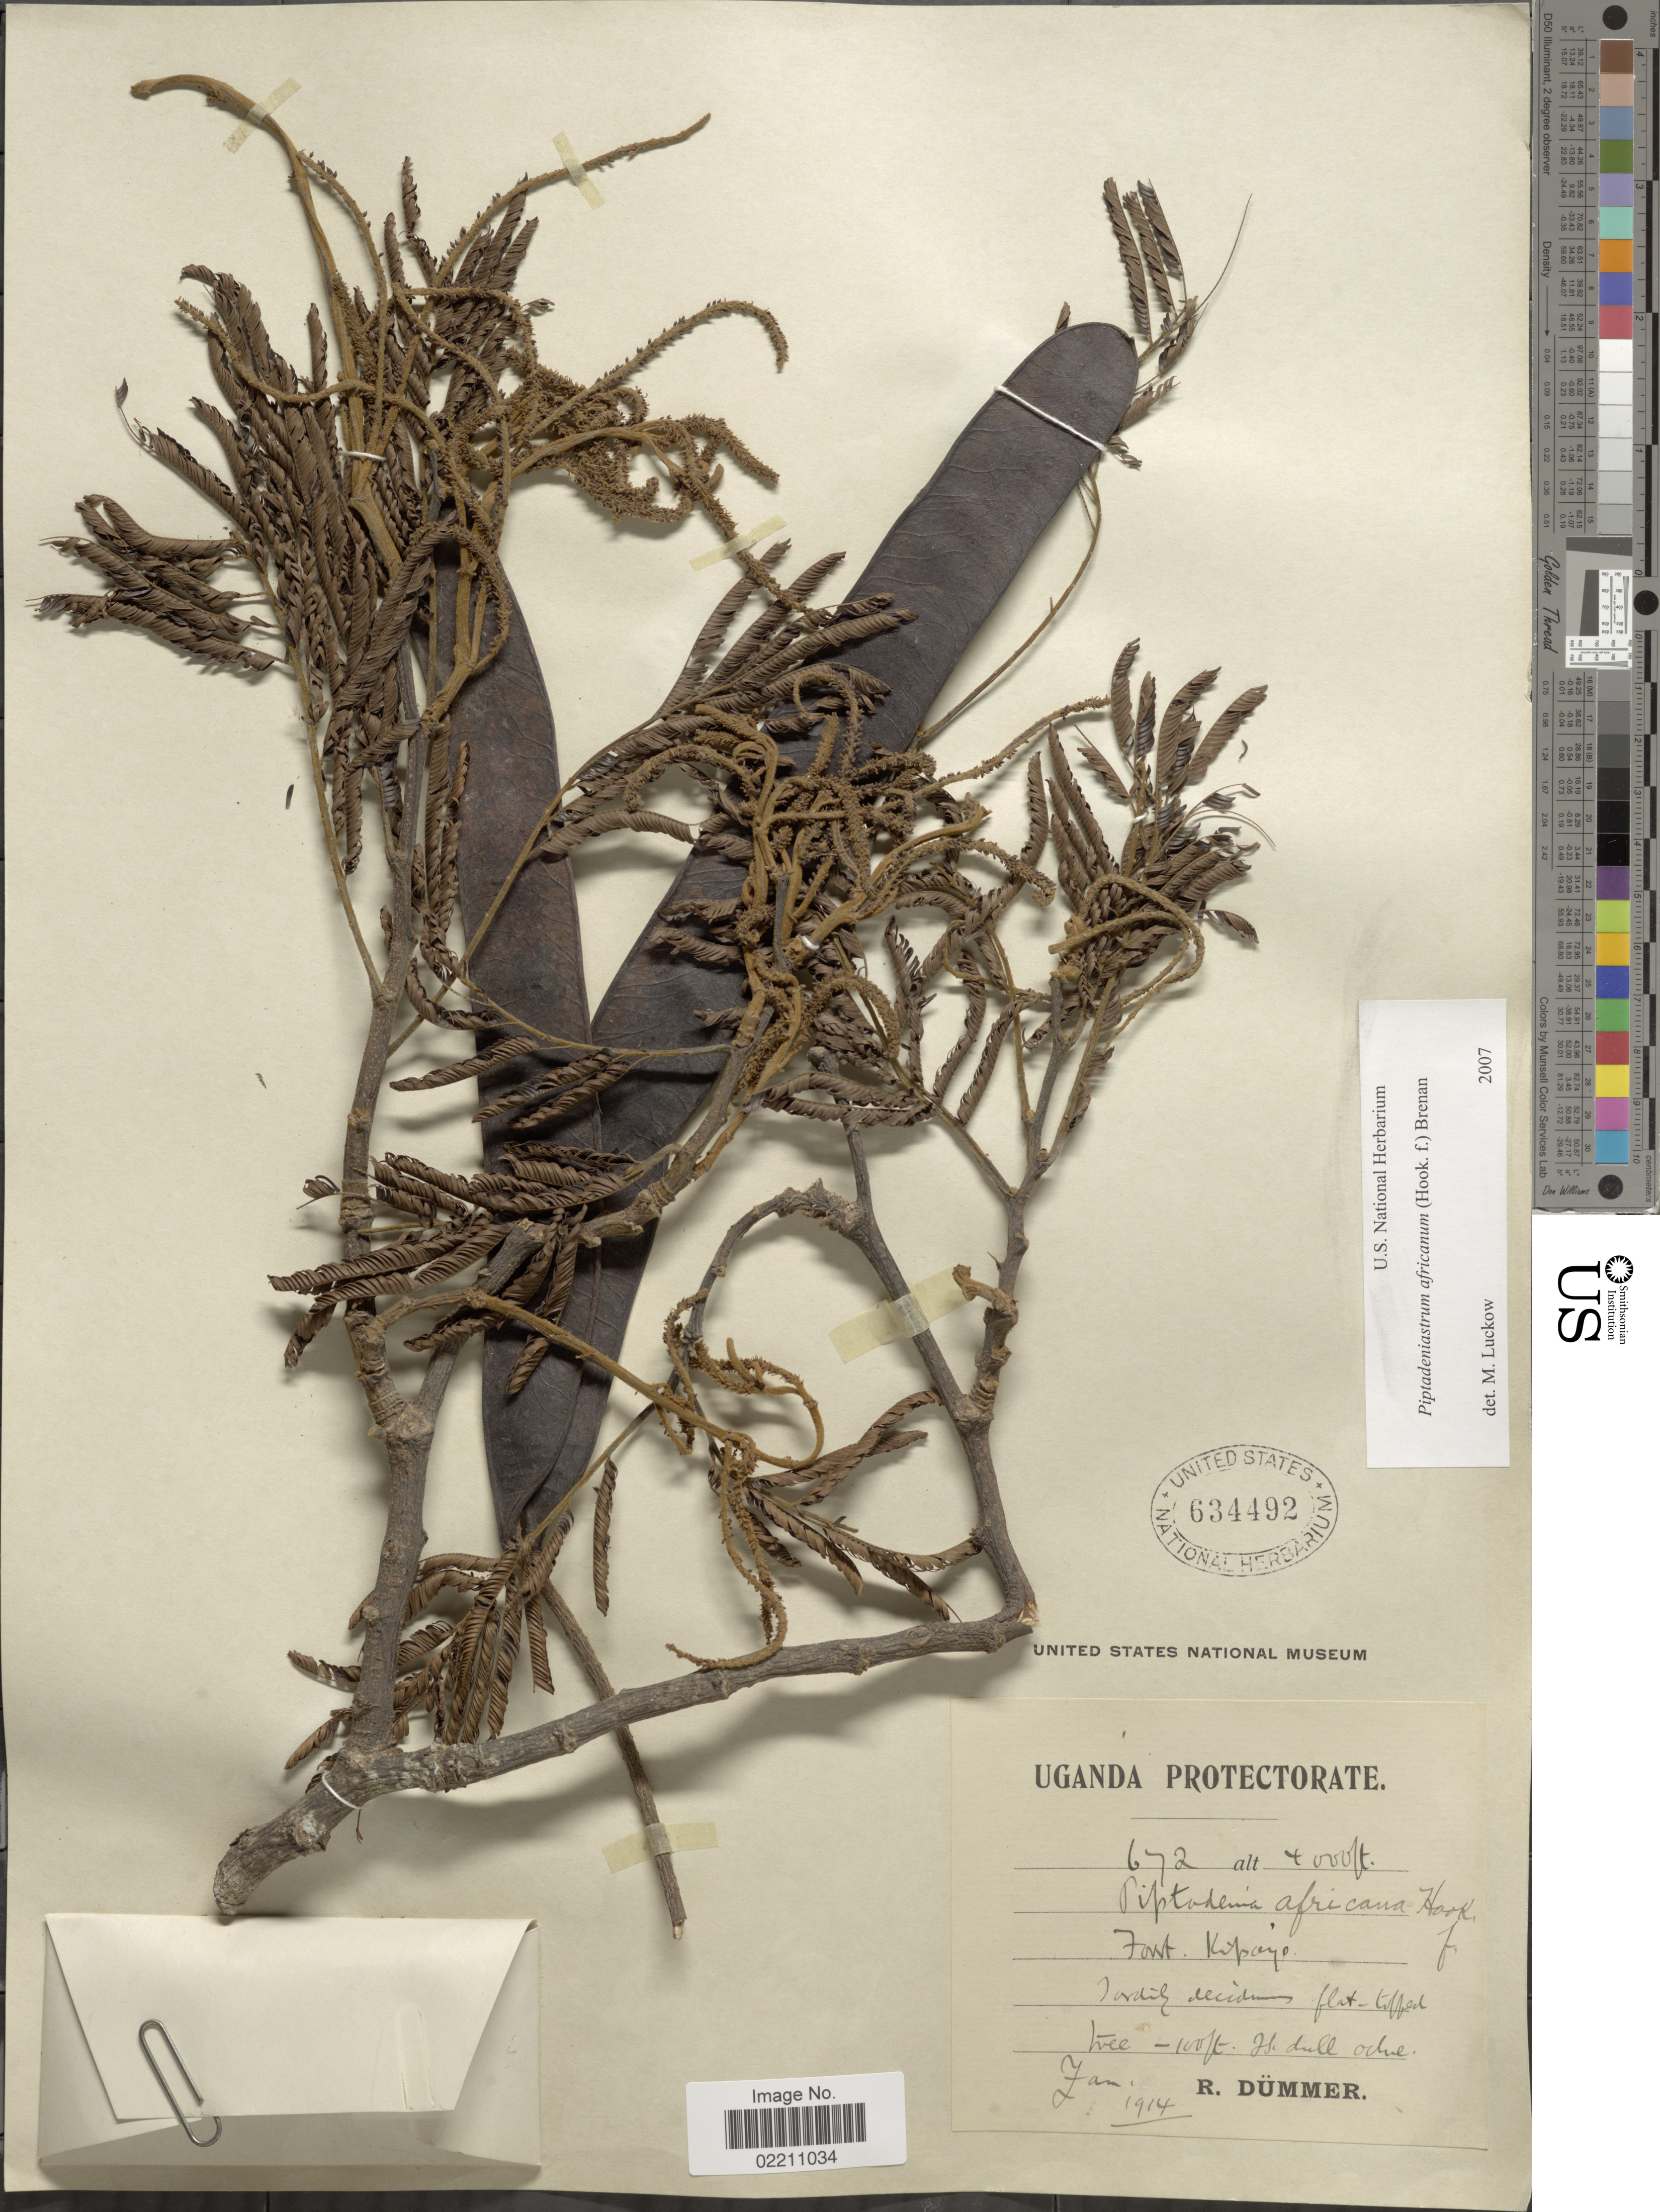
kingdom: Plantae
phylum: Tracheophyta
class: Magnoliopsida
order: Fabales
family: Fabaceae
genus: Piptadeniastrum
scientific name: Piptadeniastrum africanum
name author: (Hook. f.) Brenan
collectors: R. A. Dümmer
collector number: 672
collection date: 1914-01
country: Uganda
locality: Uganda Protectorate. Forest. Kipayo.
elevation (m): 1219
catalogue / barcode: US 634492